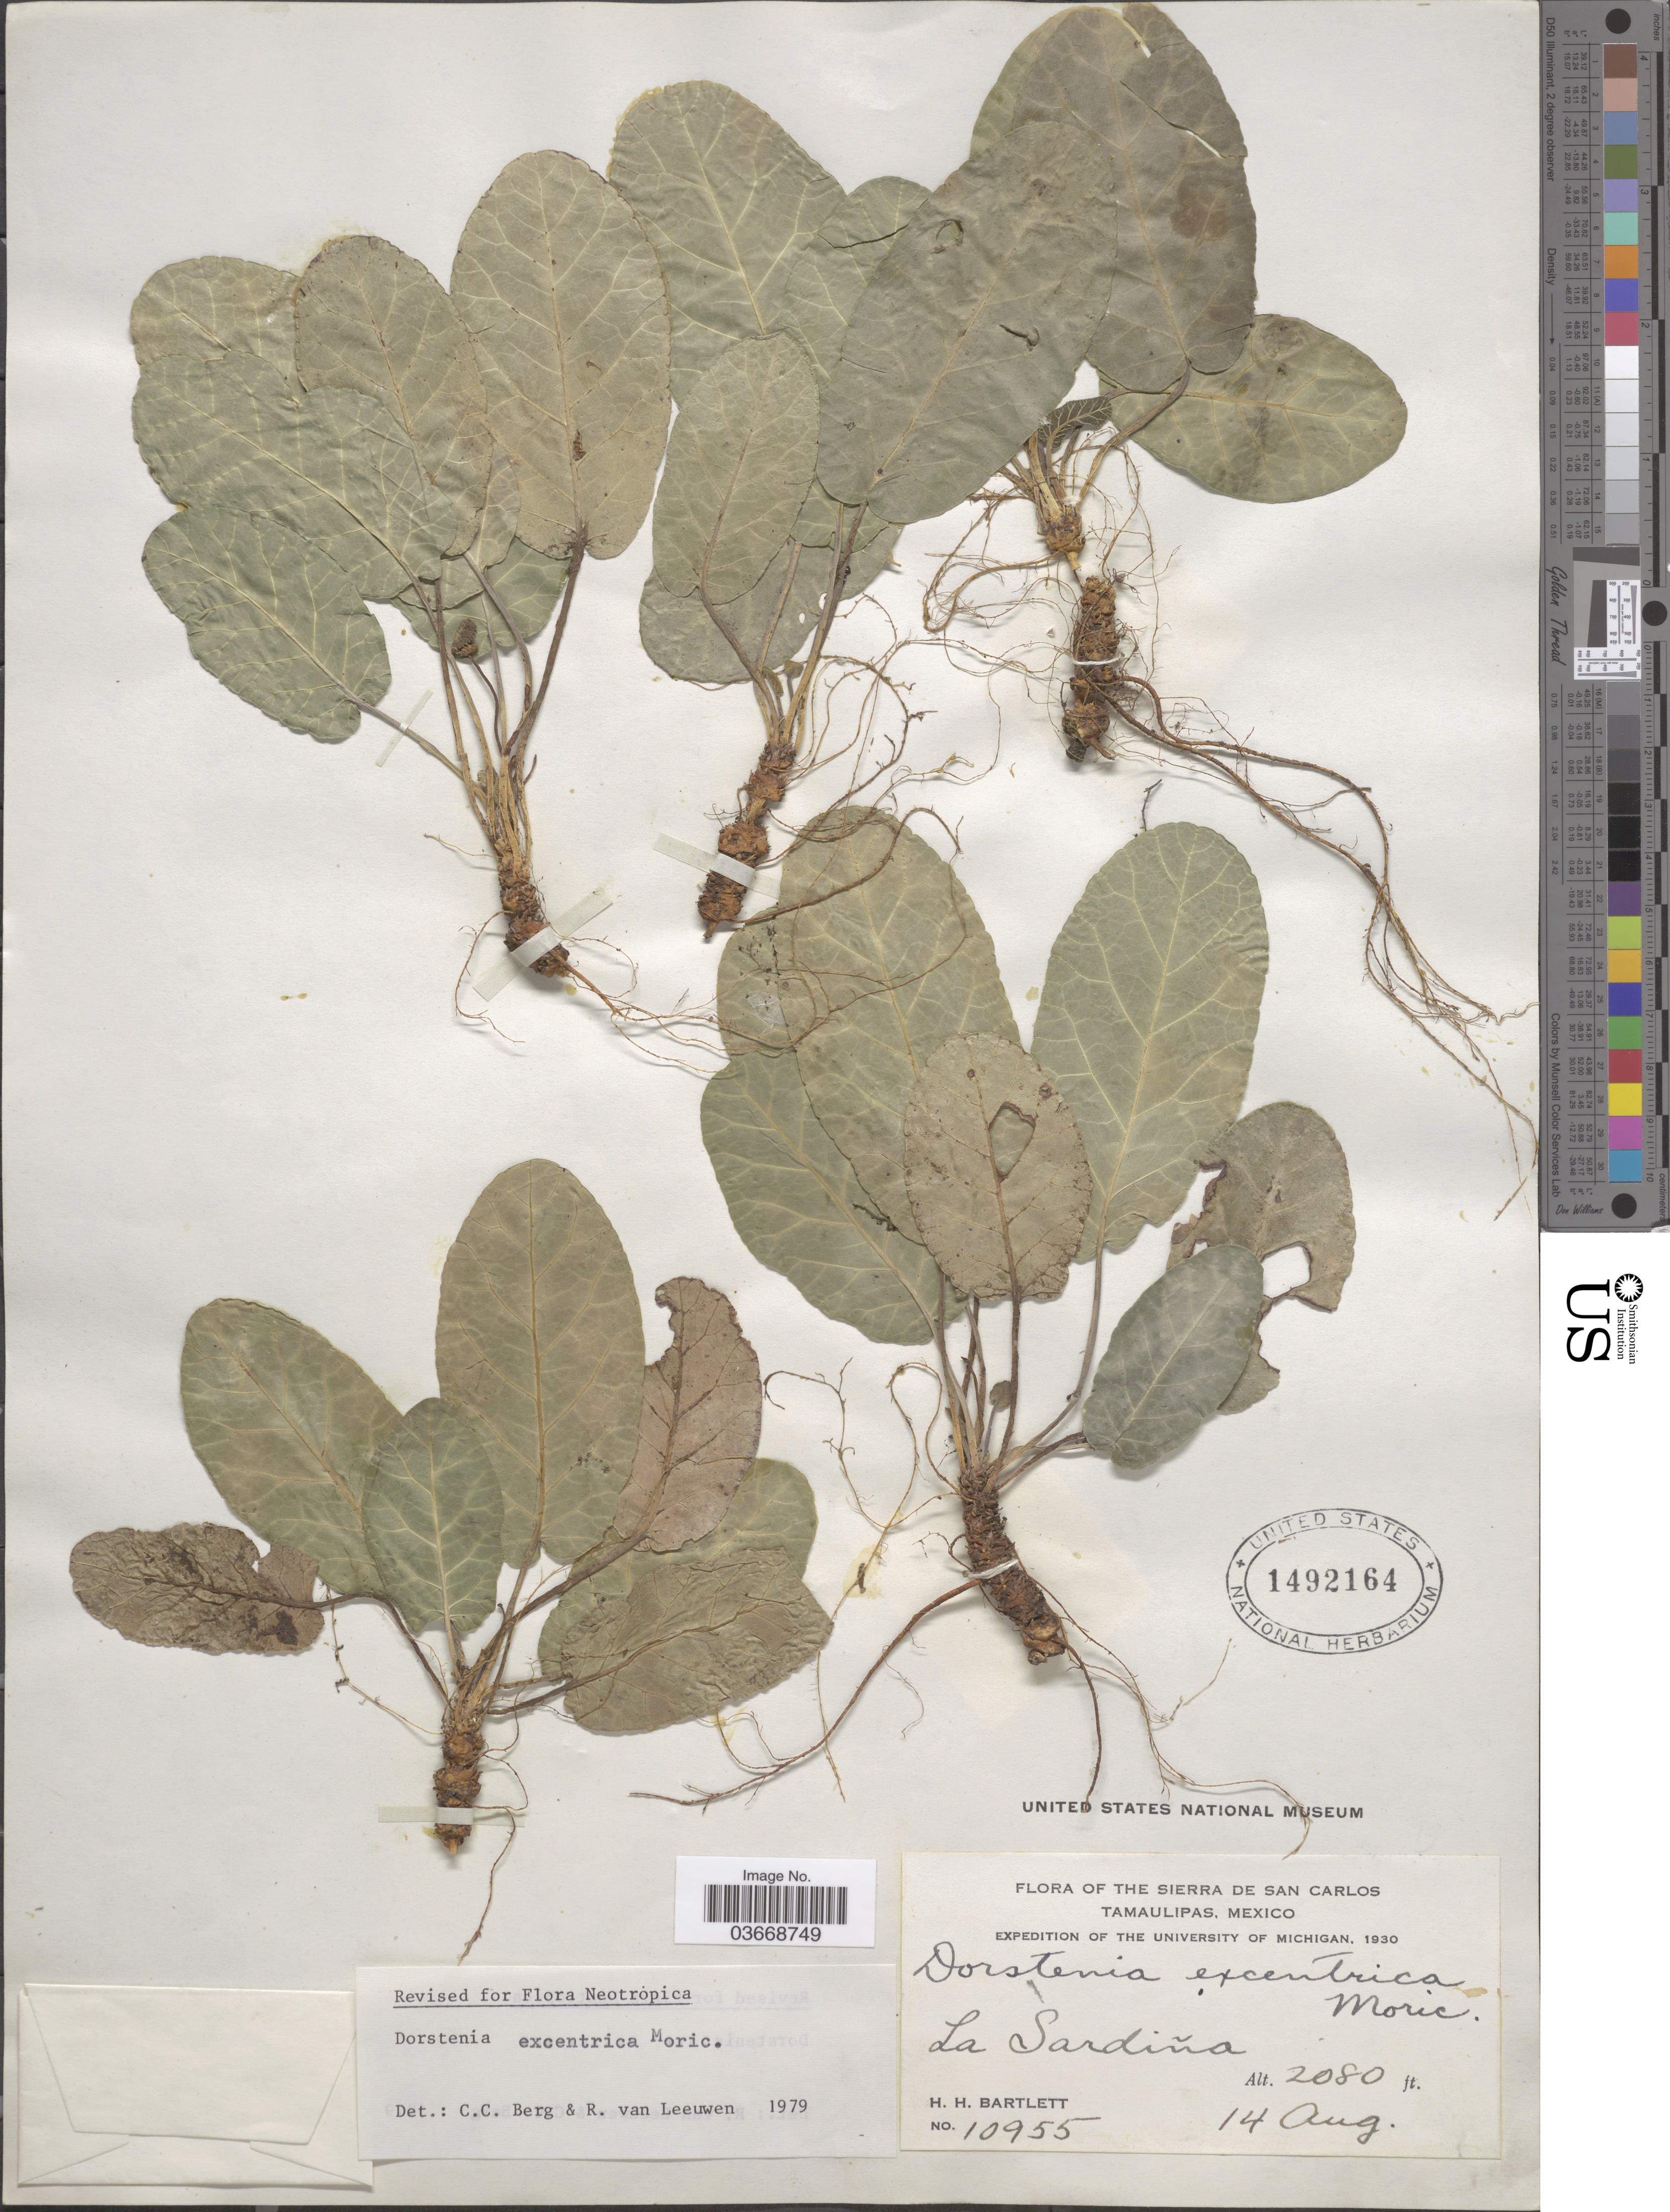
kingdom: Plantae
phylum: Tracheophyta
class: Magnoliopsida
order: Rosales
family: Moraceae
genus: Dorstenia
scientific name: Dorstenia excentrica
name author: Moric.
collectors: H. H. Bartlett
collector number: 10955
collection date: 1930-08-14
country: Mexico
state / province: Tamaulipas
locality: The Sierra de San Carlos. La Sardiña.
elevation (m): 634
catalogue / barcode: US 1492164